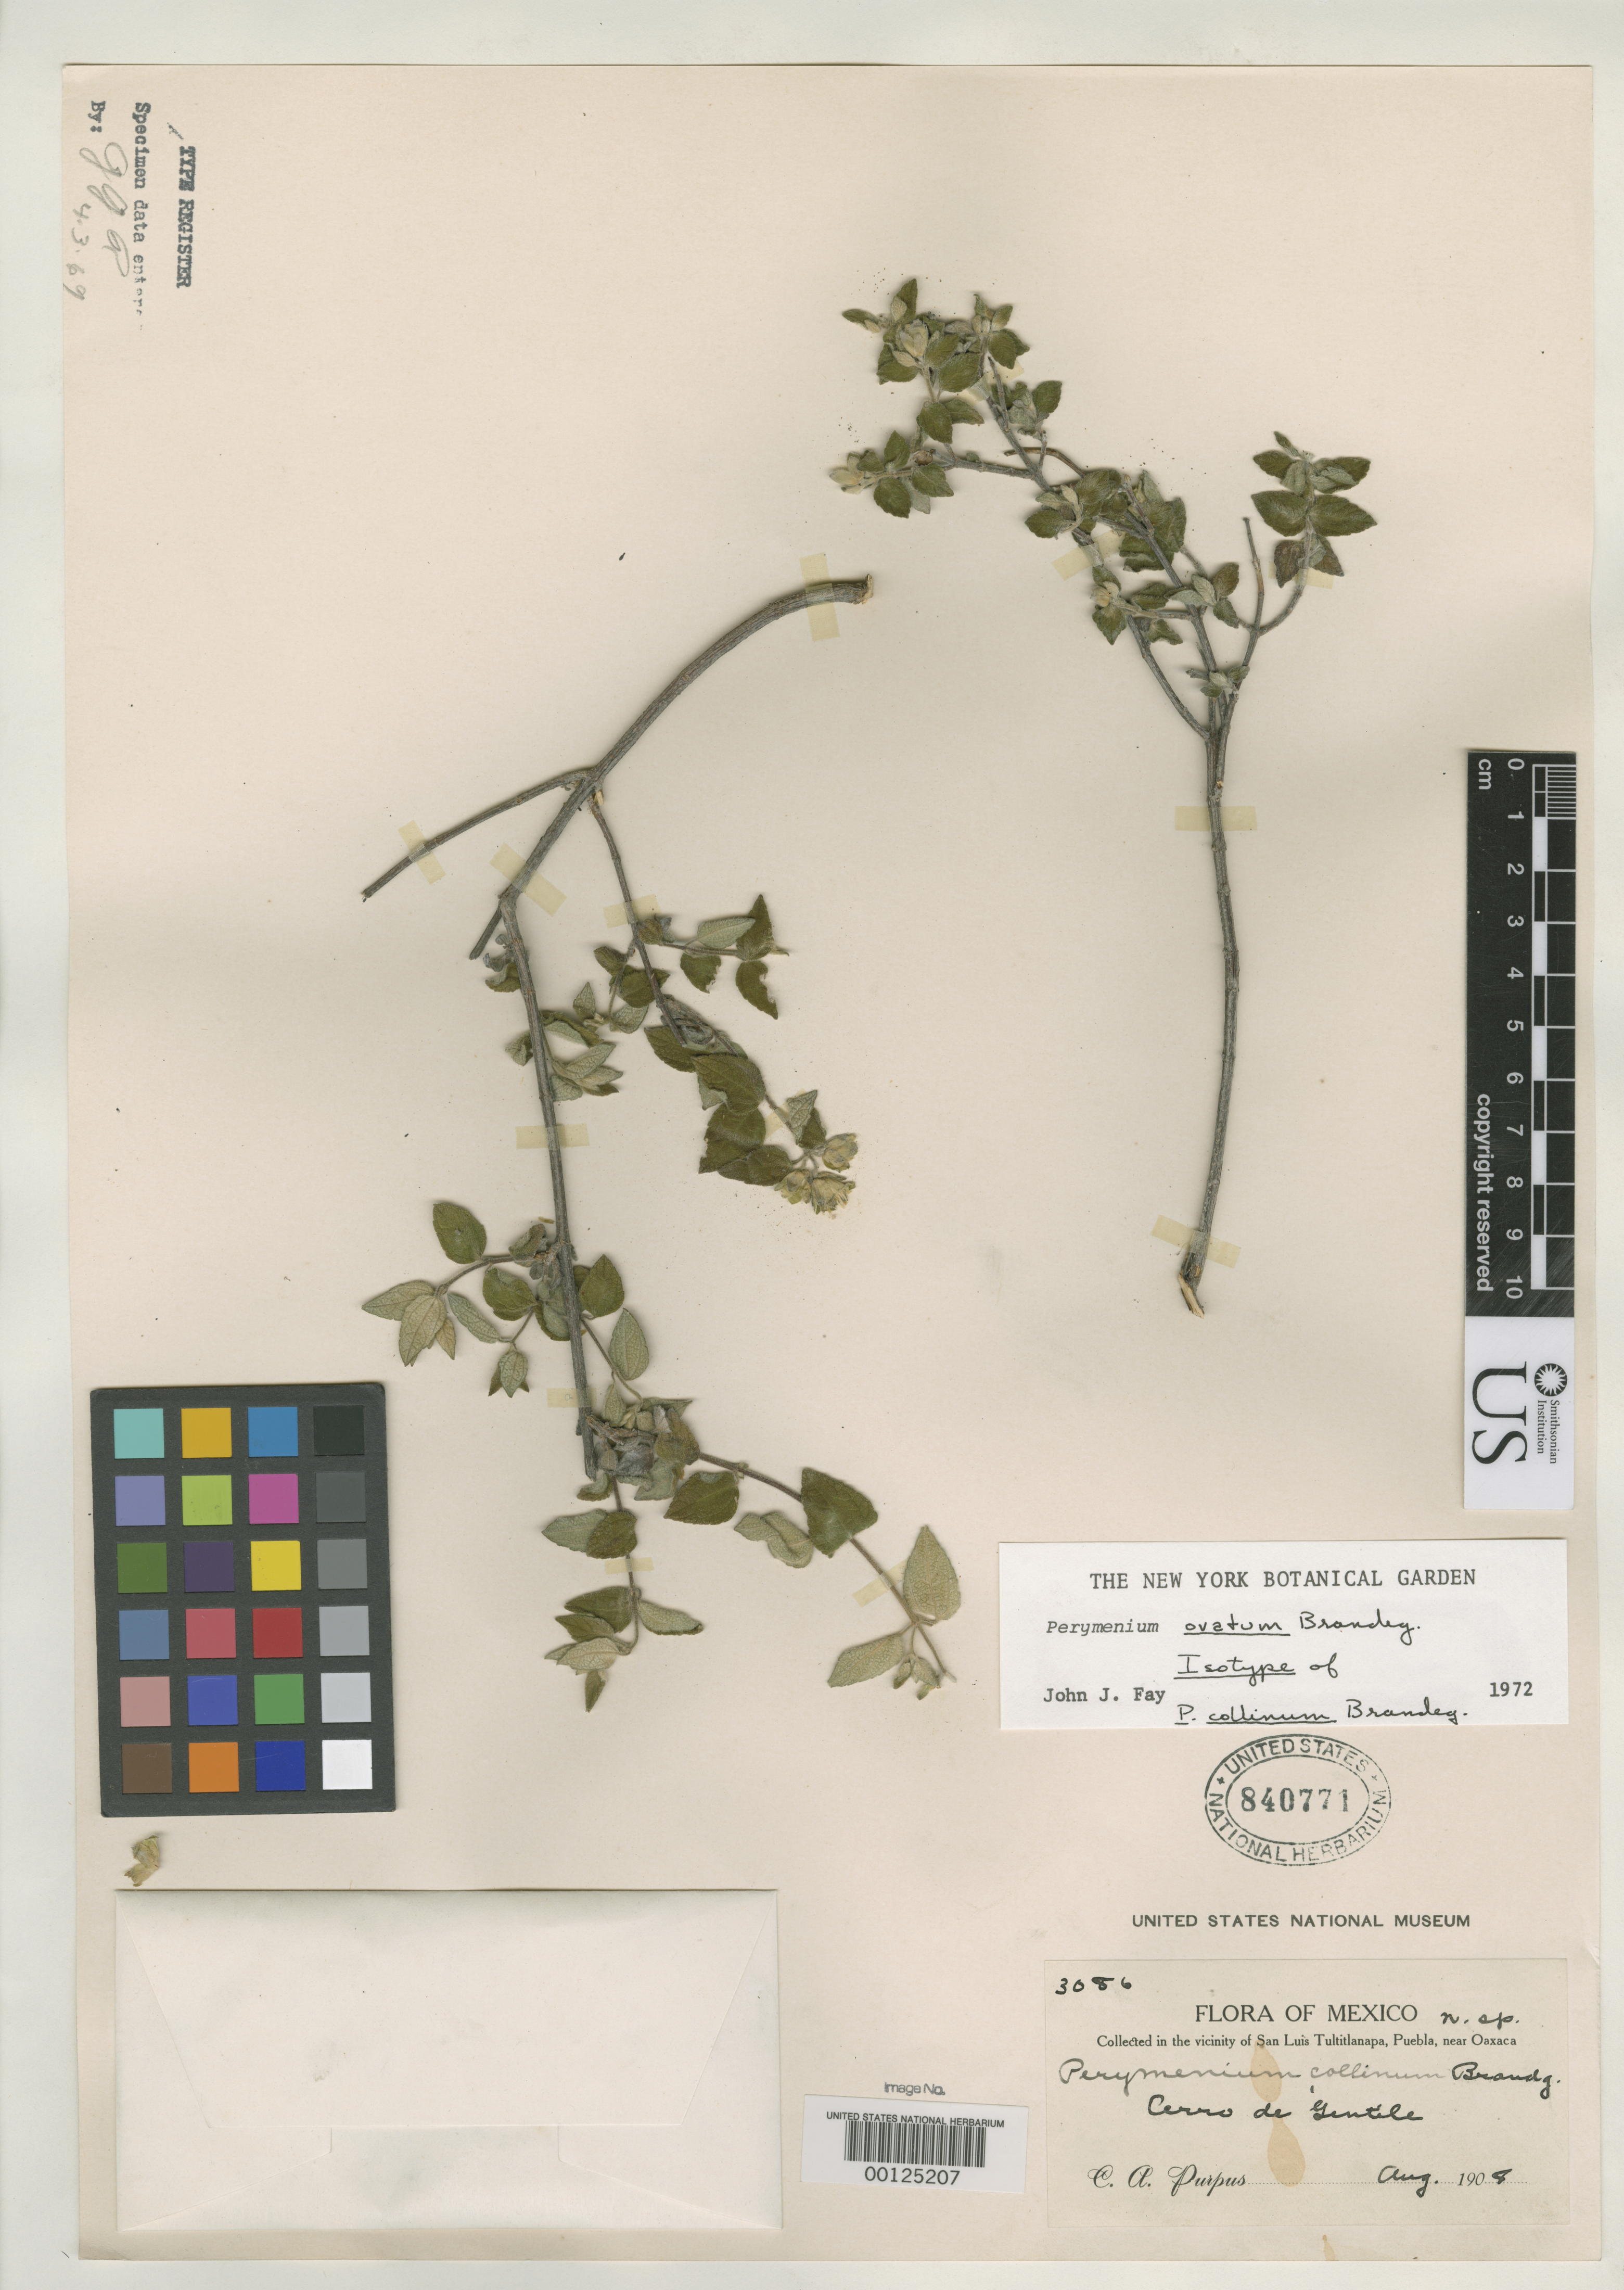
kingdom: Plantae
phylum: Tracheophyta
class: Magnoliopsida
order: Asterales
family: Asteraceae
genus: Perymenium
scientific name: Perymenium collinum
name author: Brandegee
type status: Isotype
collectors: C. A. Purpus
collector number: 3086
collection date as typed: Aug 1908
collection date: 1908-08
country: Mexico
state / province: Puebla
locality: Cerro de Gentile.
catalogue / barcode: US 840771